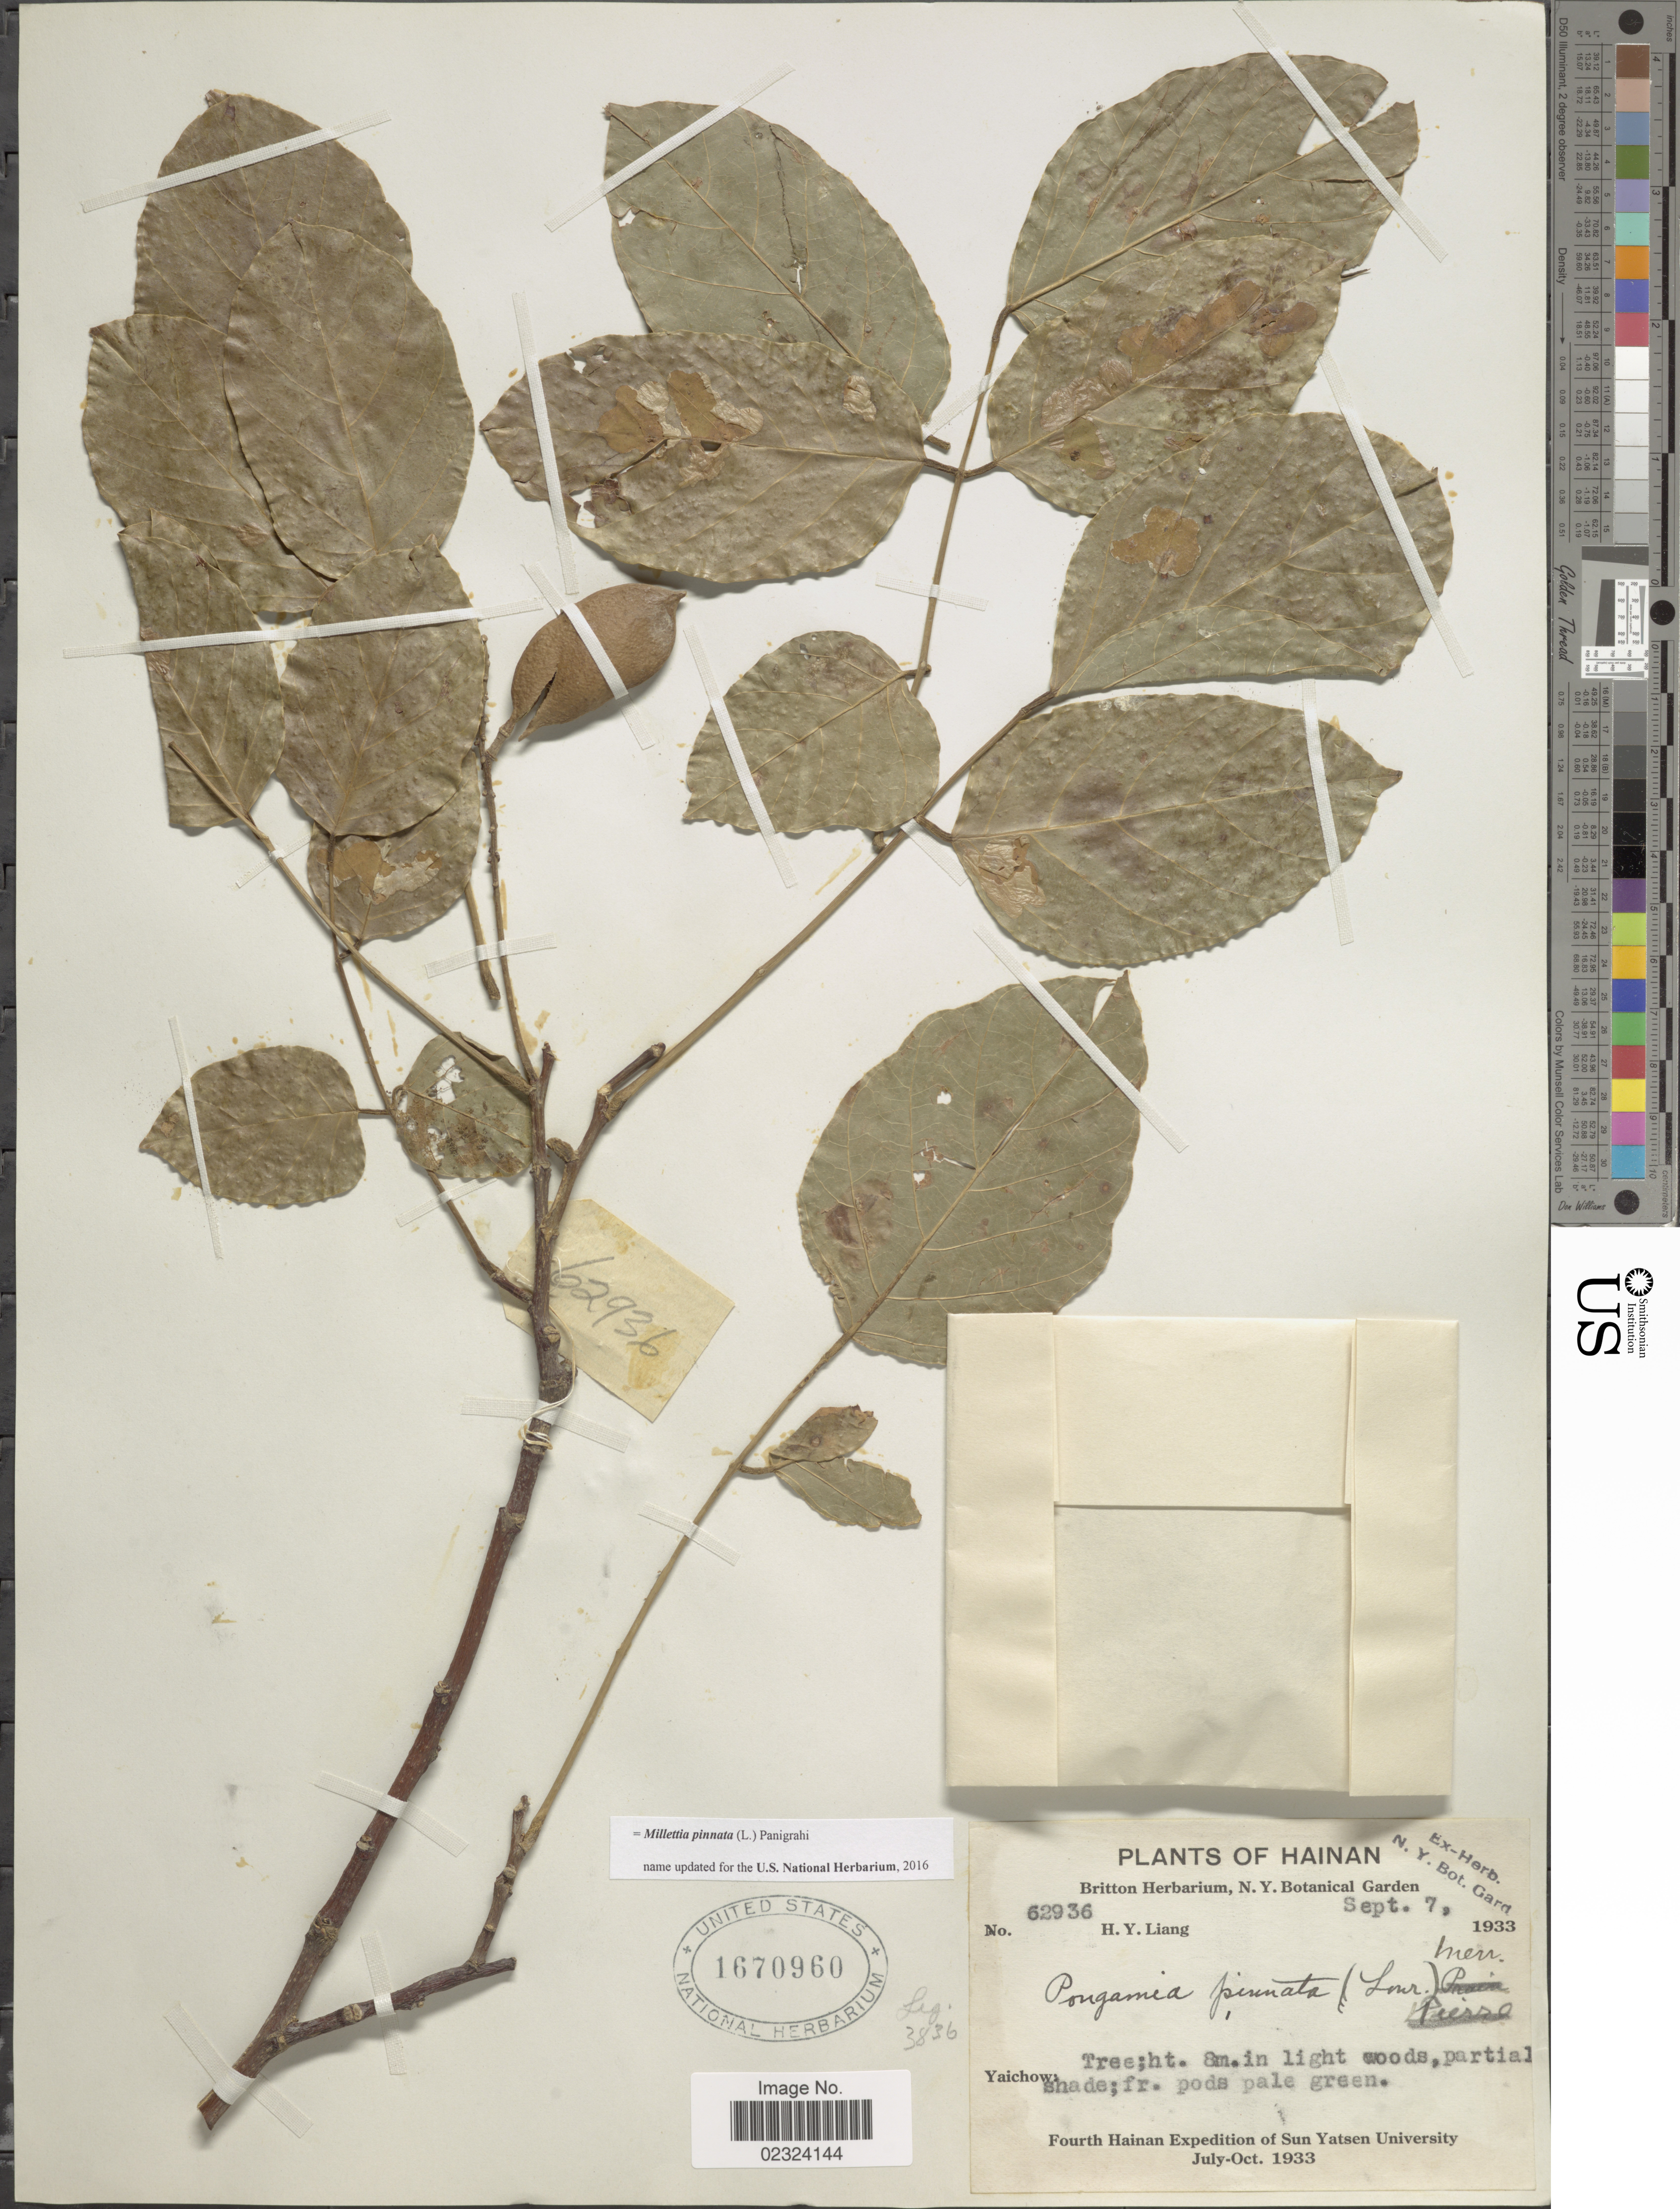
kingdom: Plantae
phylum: Tracheophyta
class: Magnoliopsida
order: Fabales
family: Fabaceae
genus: Millettia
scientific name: Millettia pinnata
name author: (L.) Panigrahi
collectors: H. Y. Liang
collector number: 62936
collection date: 1933-09-07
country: China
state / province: Hainan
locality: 8m. in light woods, partial shade. Yaichow.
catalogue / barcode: US 1670960